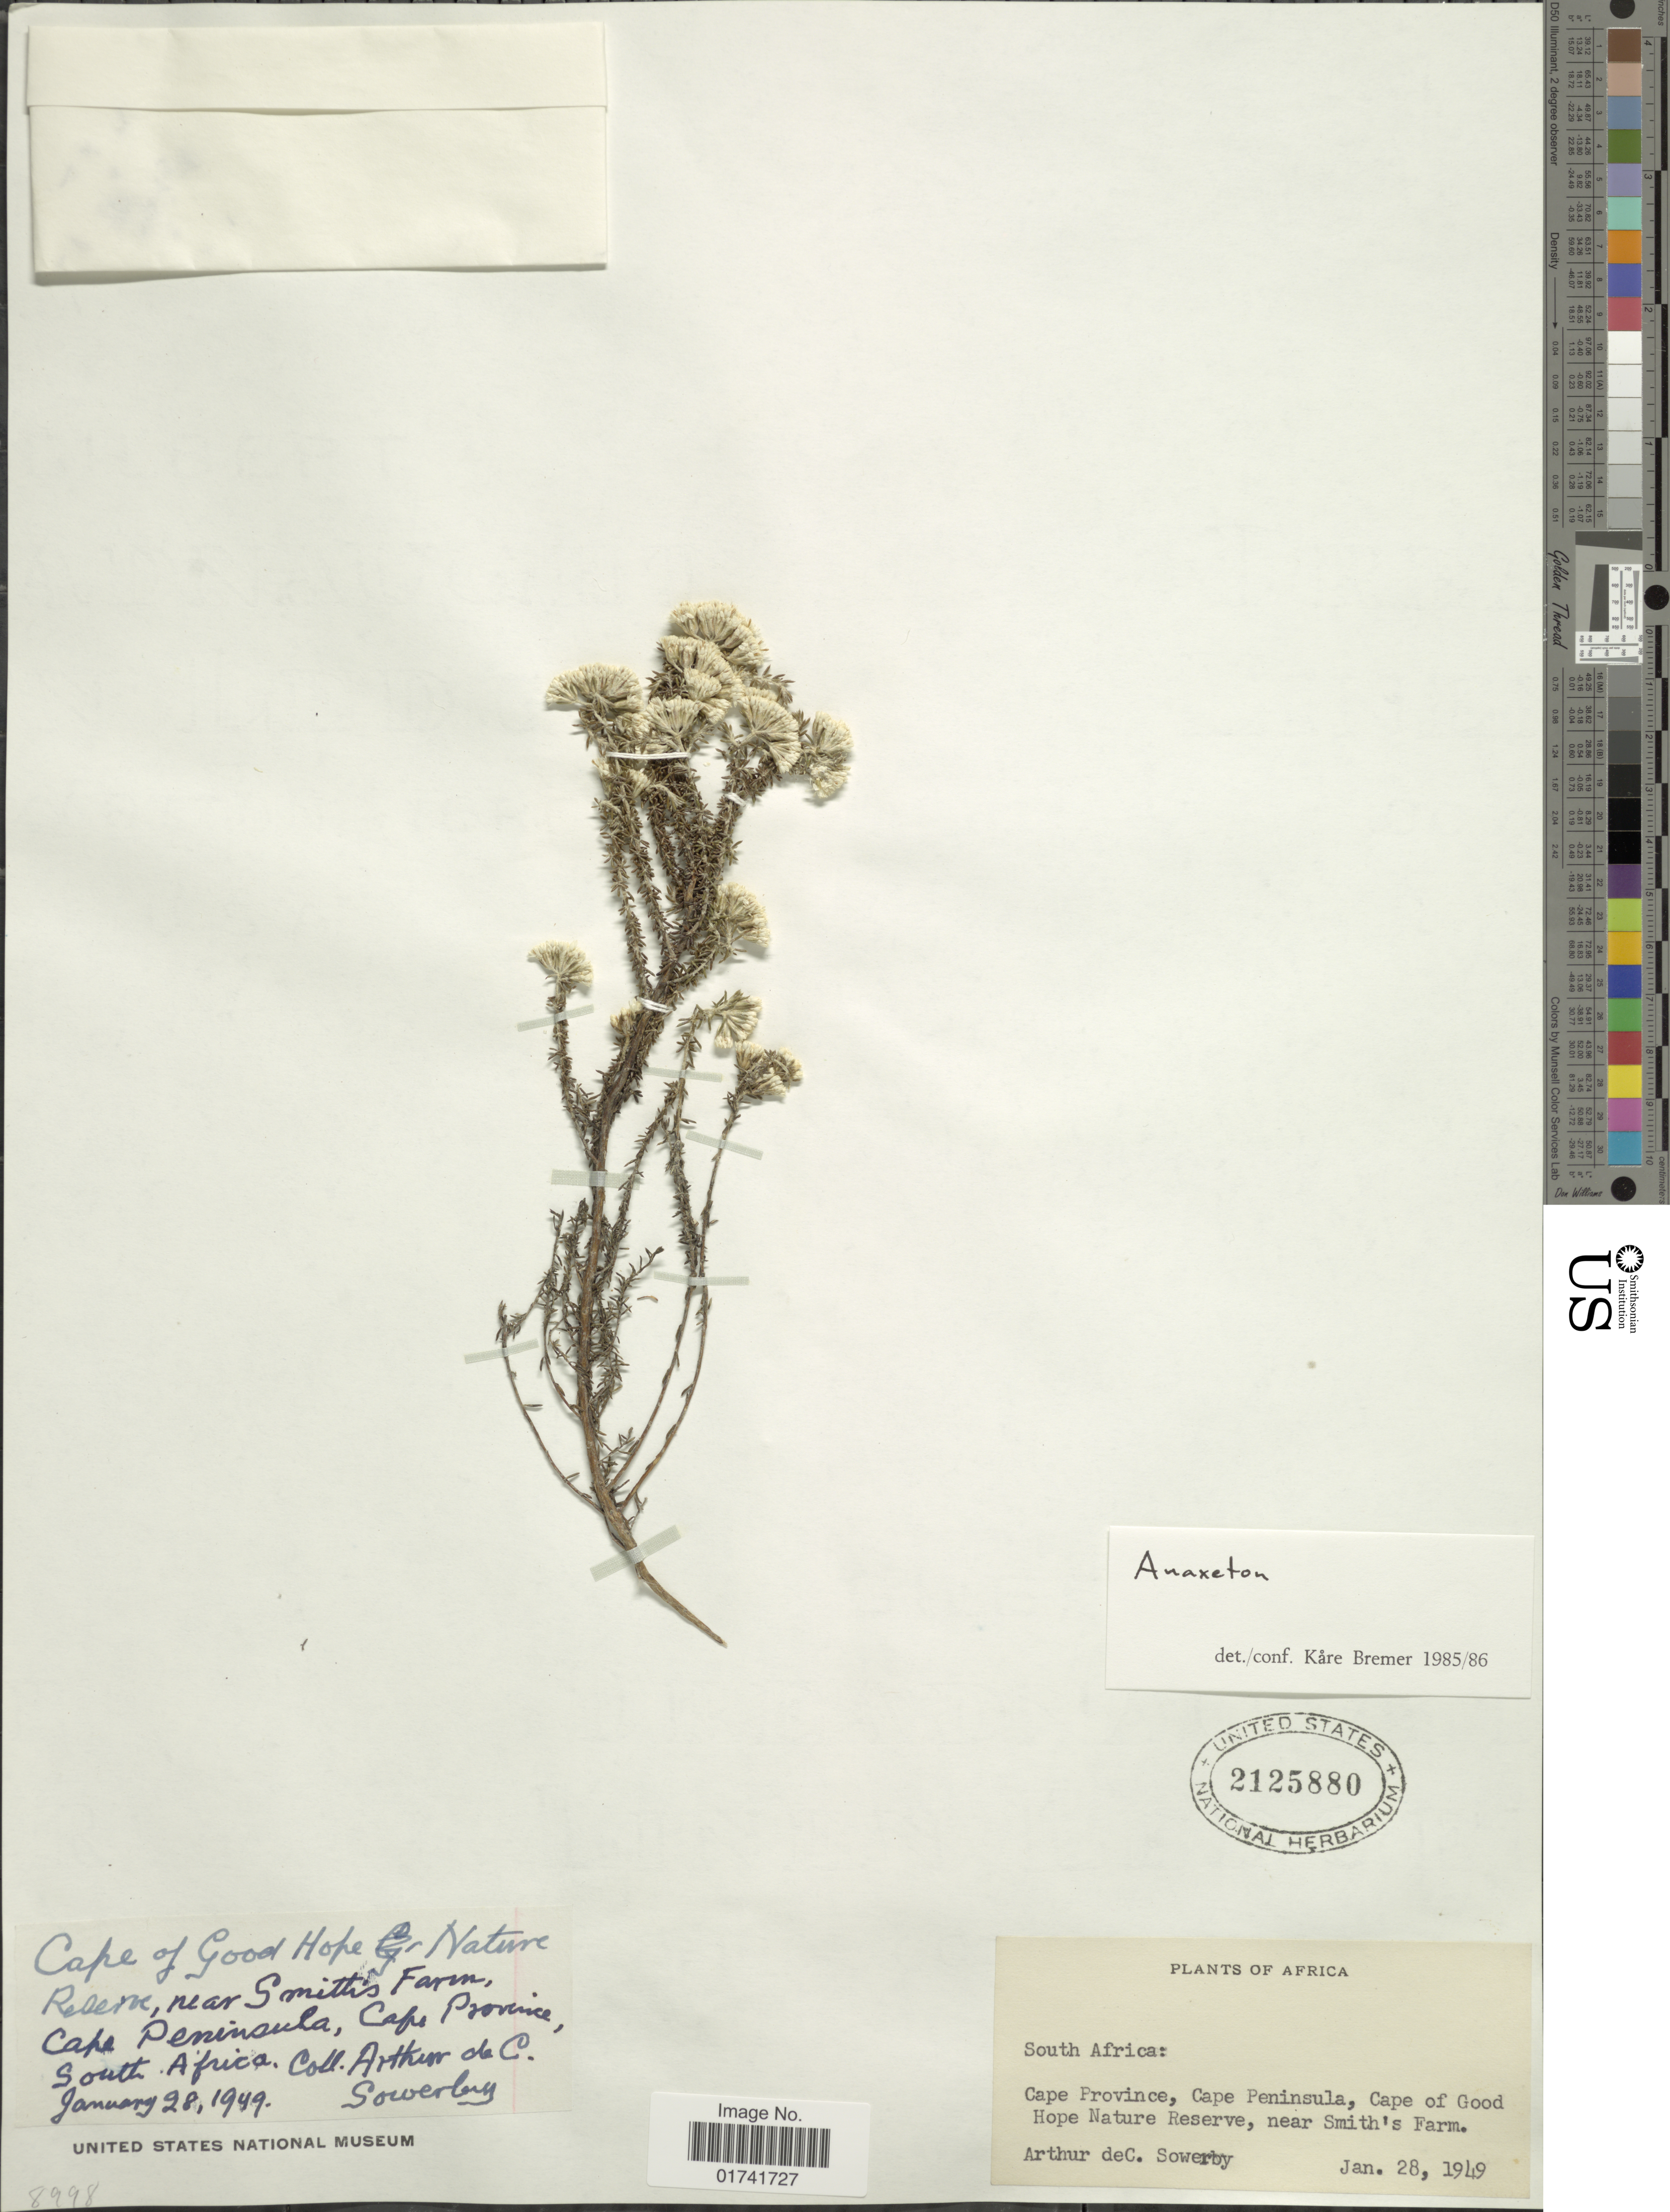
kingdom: Plantae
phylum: Tracheophyta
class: Magnoliopsida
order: Asterales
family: Asteraceae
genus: Anaxeton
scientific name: Anaxeton sp.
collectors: A. C. Sowerby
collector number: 8998?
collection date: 1949-01-28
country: South Africa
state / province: Western Cape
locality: Cape Peninsula, Cape of Good Hope Nature Reserve, near Smith's Farm.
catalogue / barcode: US 2125880